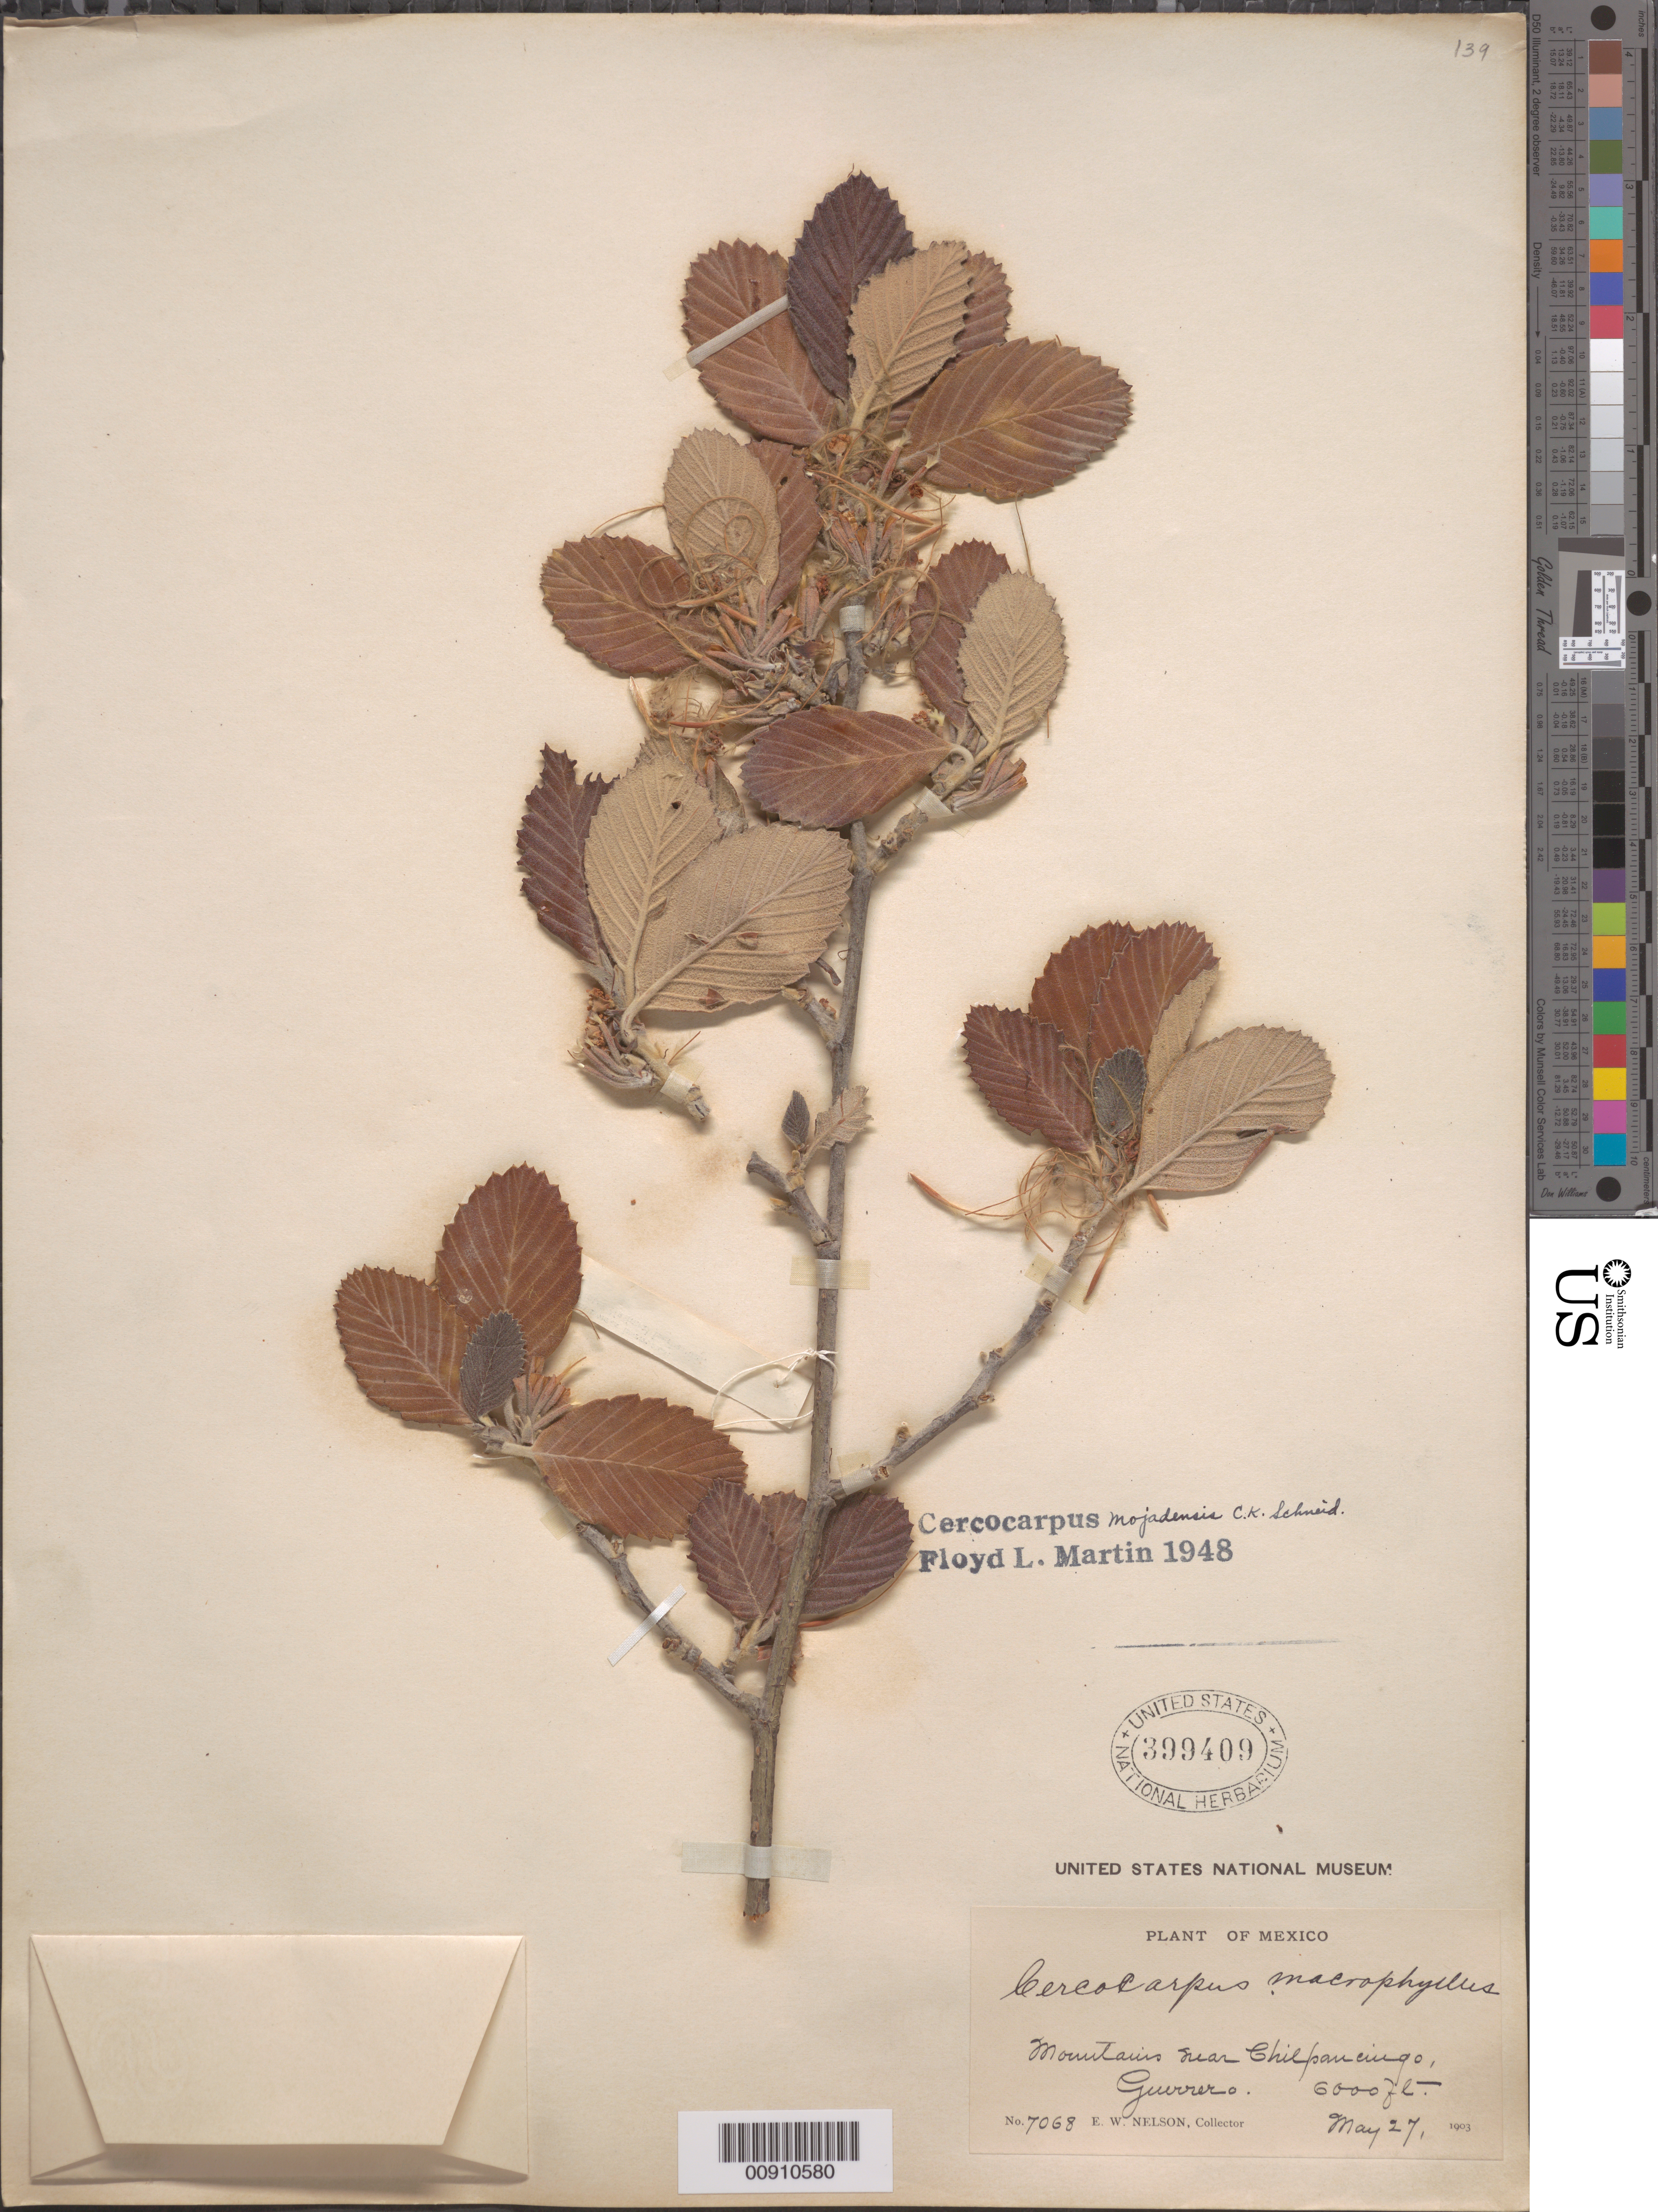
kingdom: Plantae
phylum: Tracheophyta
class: Magnoliopsida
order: Rosales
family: Rosaceae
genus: Cercocarpus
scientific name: Cercocarpus mojadensis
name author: C.K. Schneid.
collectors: E. W. Nelson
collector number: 7068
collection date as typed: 27 May 1903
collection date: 1903-05-27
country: Mexico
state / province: Guerrero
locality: Moountains near Chilpancingo, Guerrero.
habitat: Mountains.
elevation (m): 1829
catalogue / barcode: US 399409